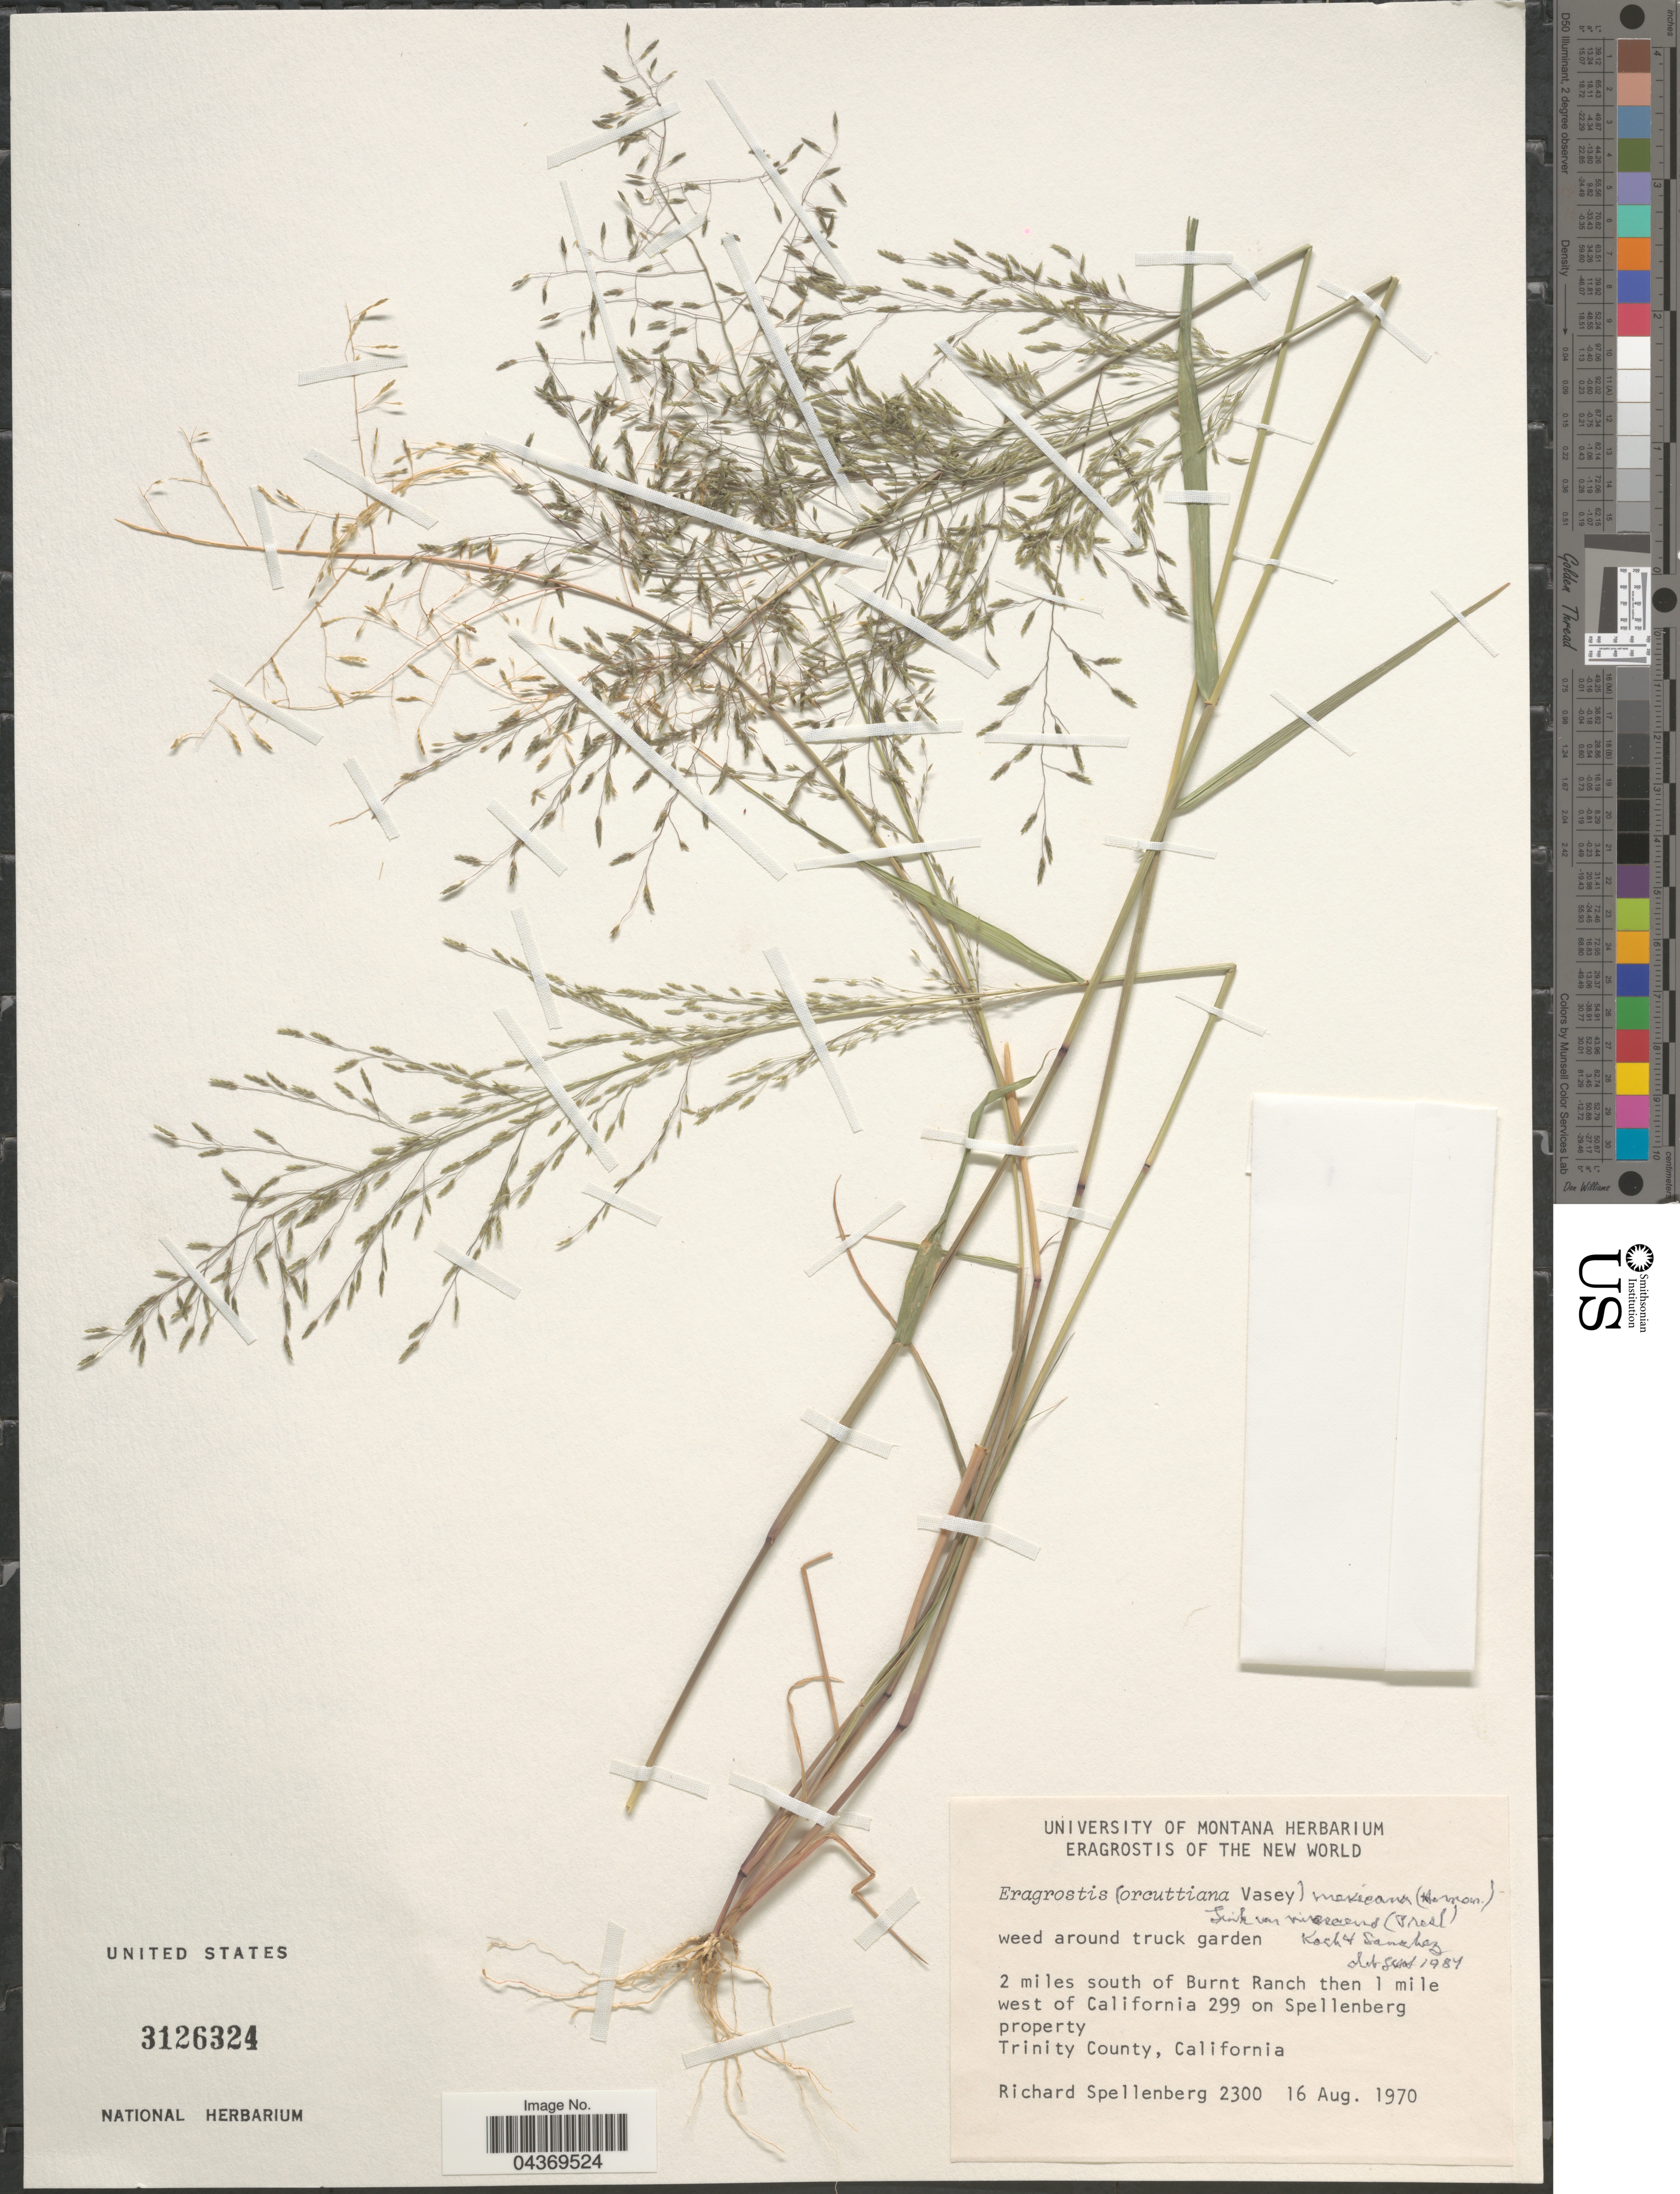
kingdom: Plantae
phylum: Tracheophyta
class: Liliopsida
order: Poales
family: Poaceae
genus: Eragrostis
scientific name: Eragrostis mexicana subsp. mexicana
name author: (Hornem.) Link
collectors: R. Spellenberg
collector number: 2300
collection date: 1970-08-16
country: United States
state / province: California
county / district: Trinity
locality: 2 miles south of Burnt Ranch then 1 mile west of California 299 on Spellenberg property. Trinity County.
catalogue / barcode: US 3126324